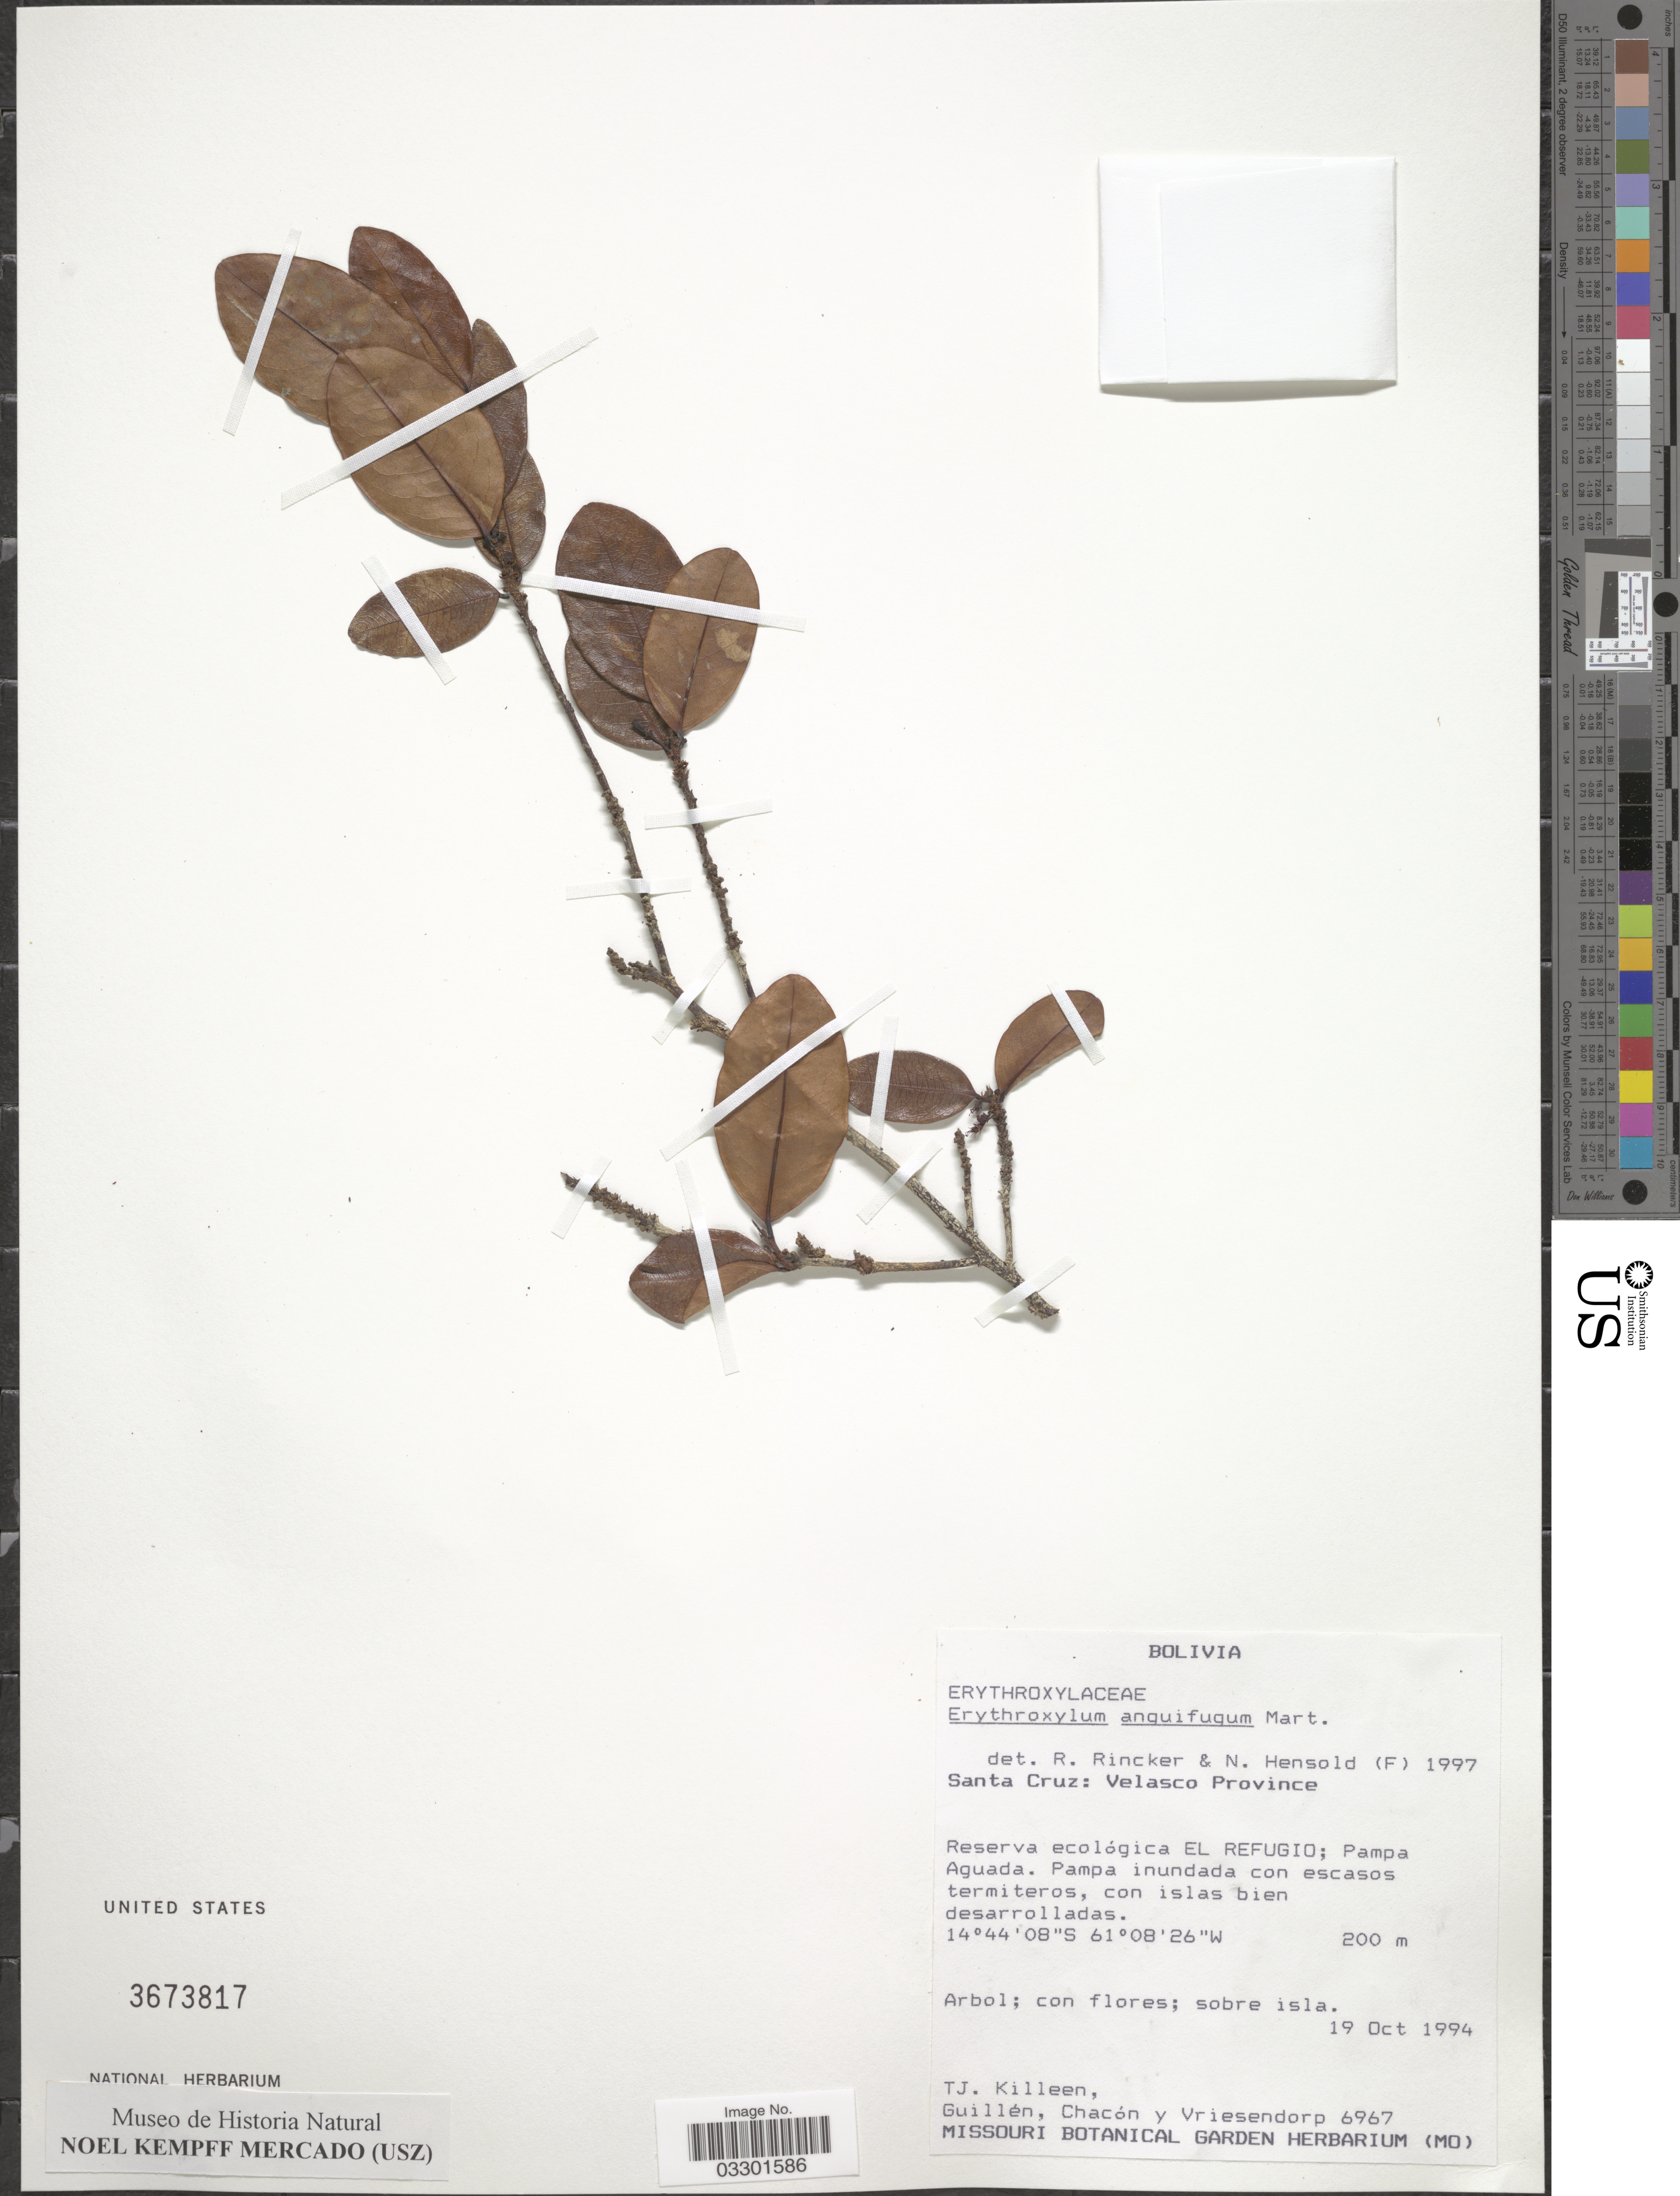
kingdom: Plantae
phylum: Tracheophyta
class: Magnoliopsida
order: Malpighiales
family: Erythroxylaceae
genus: Erythroxylum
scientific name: Erythroxylum anguifugum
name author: Mart.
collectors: T. J. Killeen, -- Guillen, -. Chacon & Vriesendorp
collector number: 6967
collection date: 1994-10-19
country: Bolivia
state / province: Santa Cruz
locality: Velasco Province. Reserva ecológica el Refugio; Pampa Aguada. Pampa inundada con escasos termiteros, con islas bien desarrolladas.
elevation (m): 200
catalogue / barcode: US 3673817